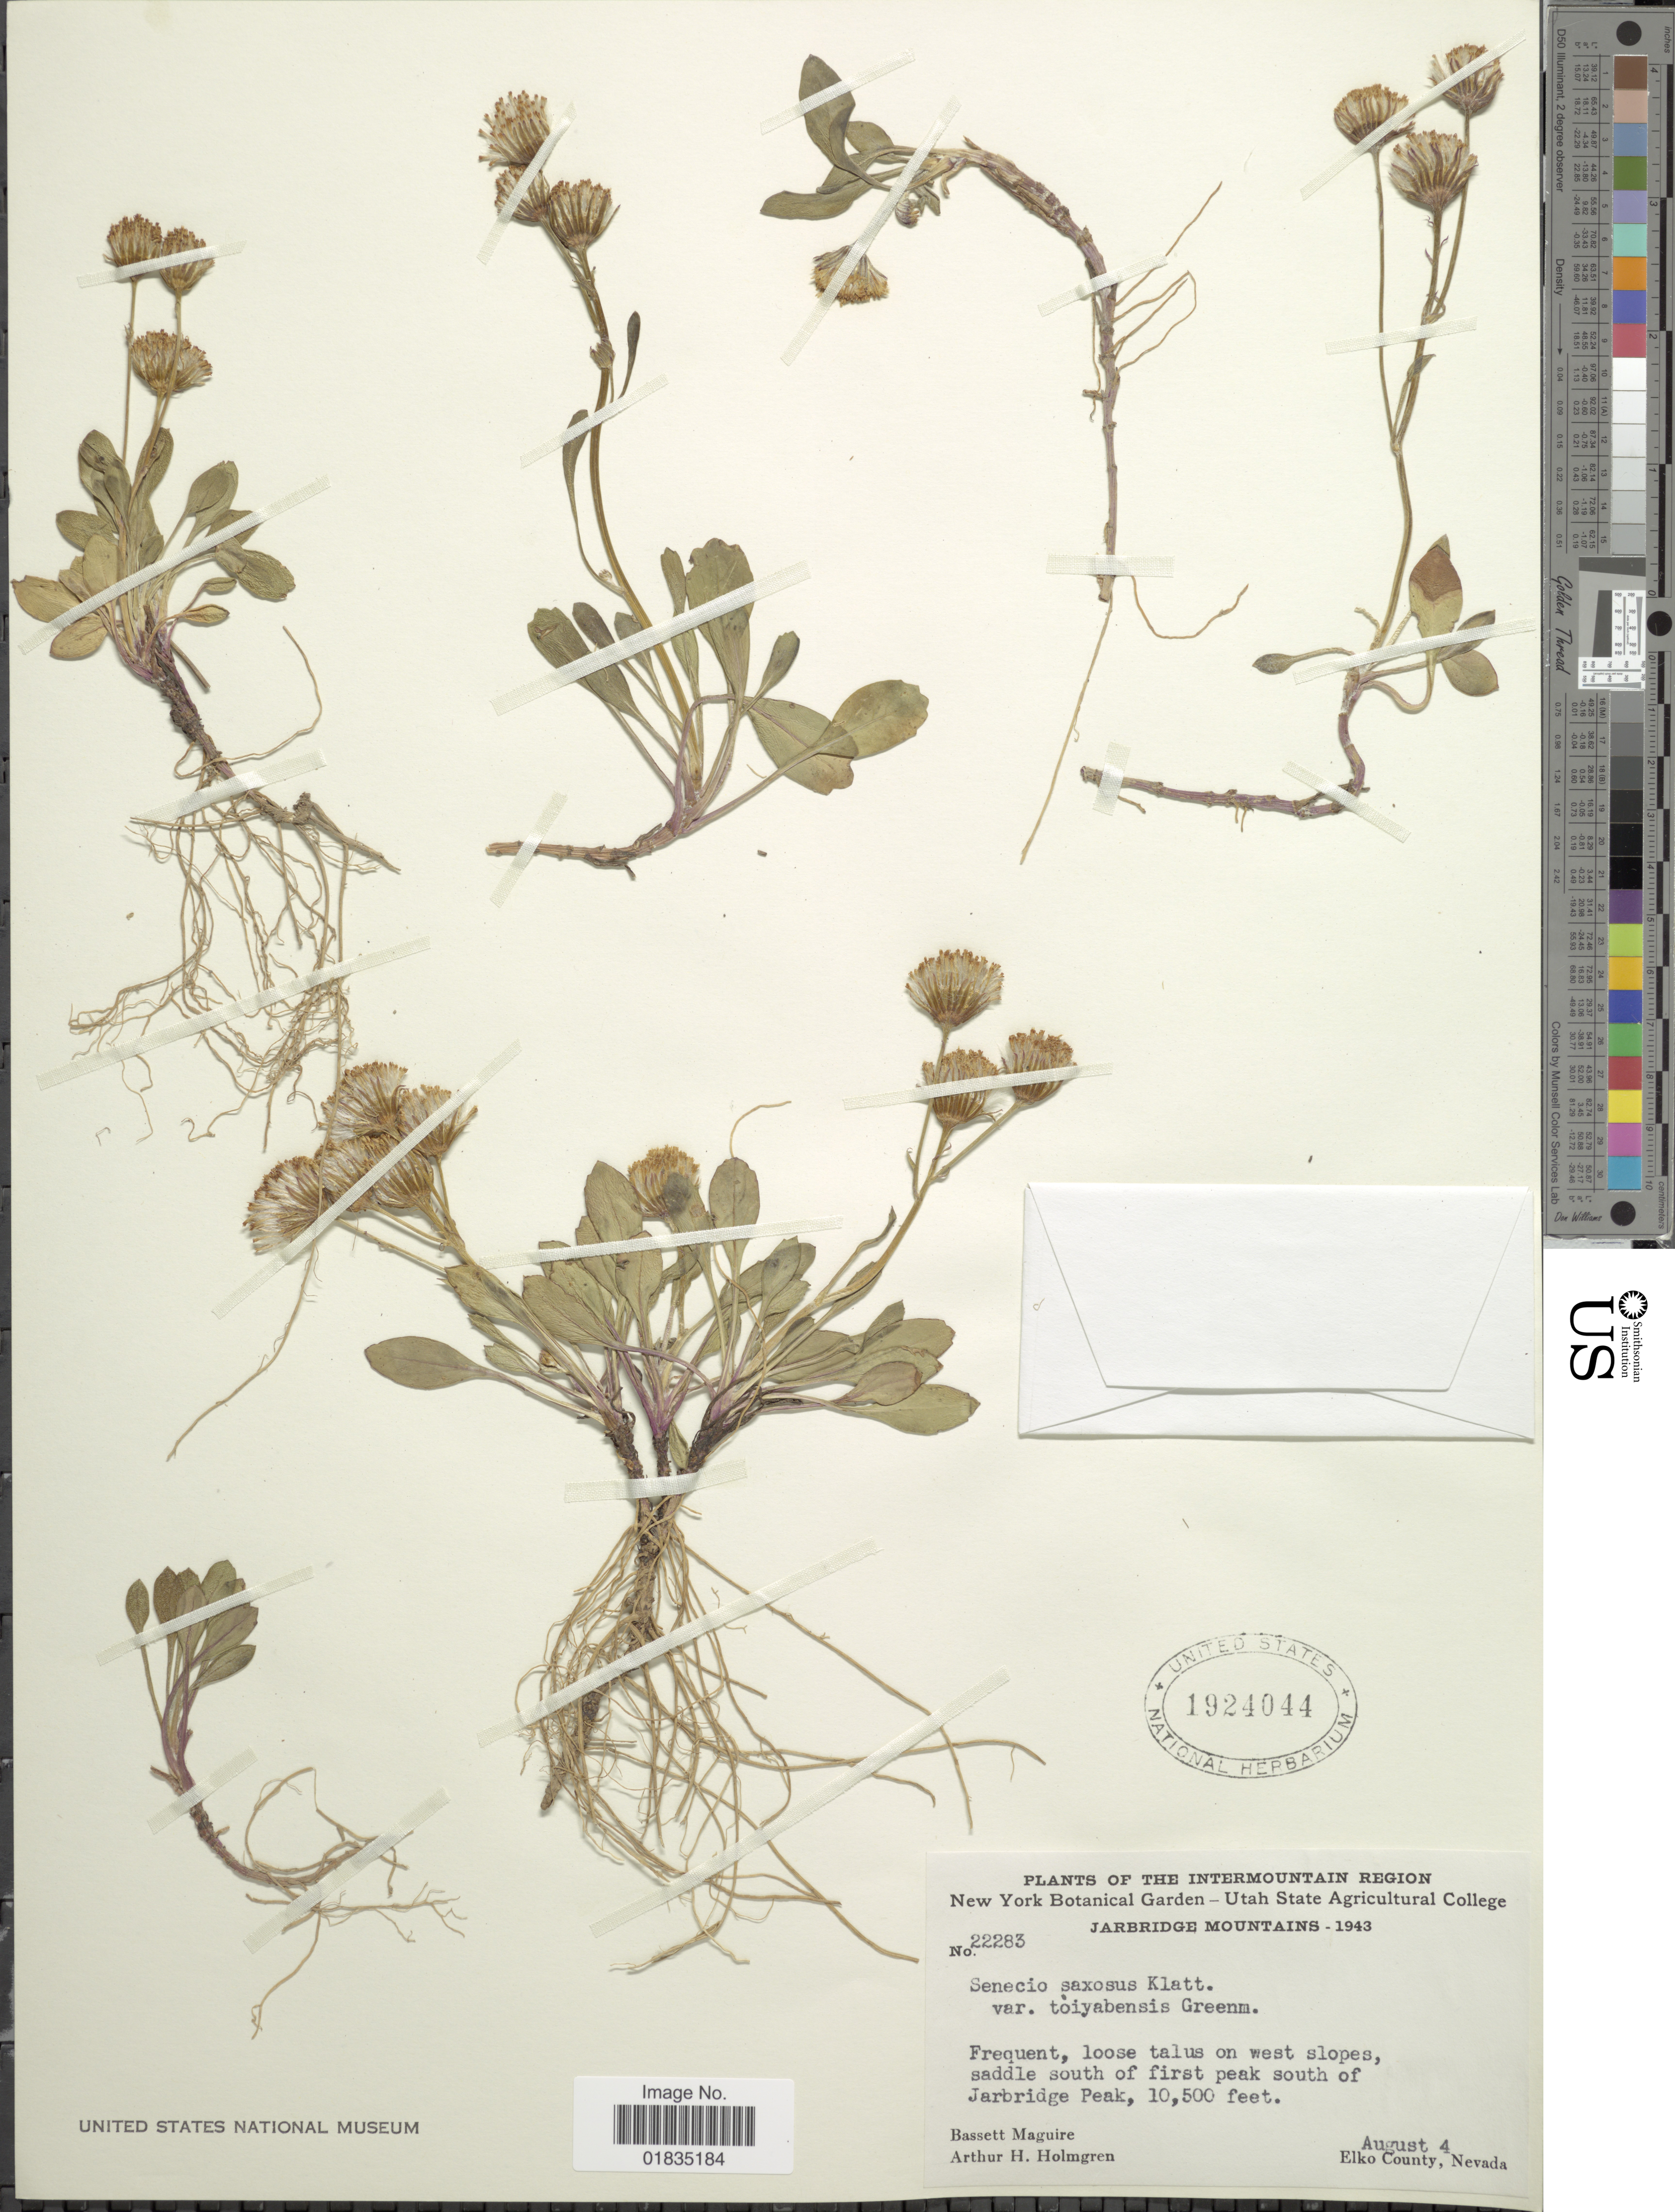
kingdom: Plantae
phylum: Tracheophyta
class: Magnoliopsida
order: Asterales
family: Asteraceae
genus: Packera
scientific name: Packera werneriifolia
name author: (A. Gray) W.A. Weber & Á. Löve ex Trock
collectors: B. Maguire & A. H. Holmgren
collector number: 22283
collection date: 1943-08-04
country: United States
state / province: Nevada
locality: Intermountain Region, saddle south of first peak south of Jarbridge Peak, Elko County, Nevada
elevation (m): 3200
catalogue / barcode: US 1924044